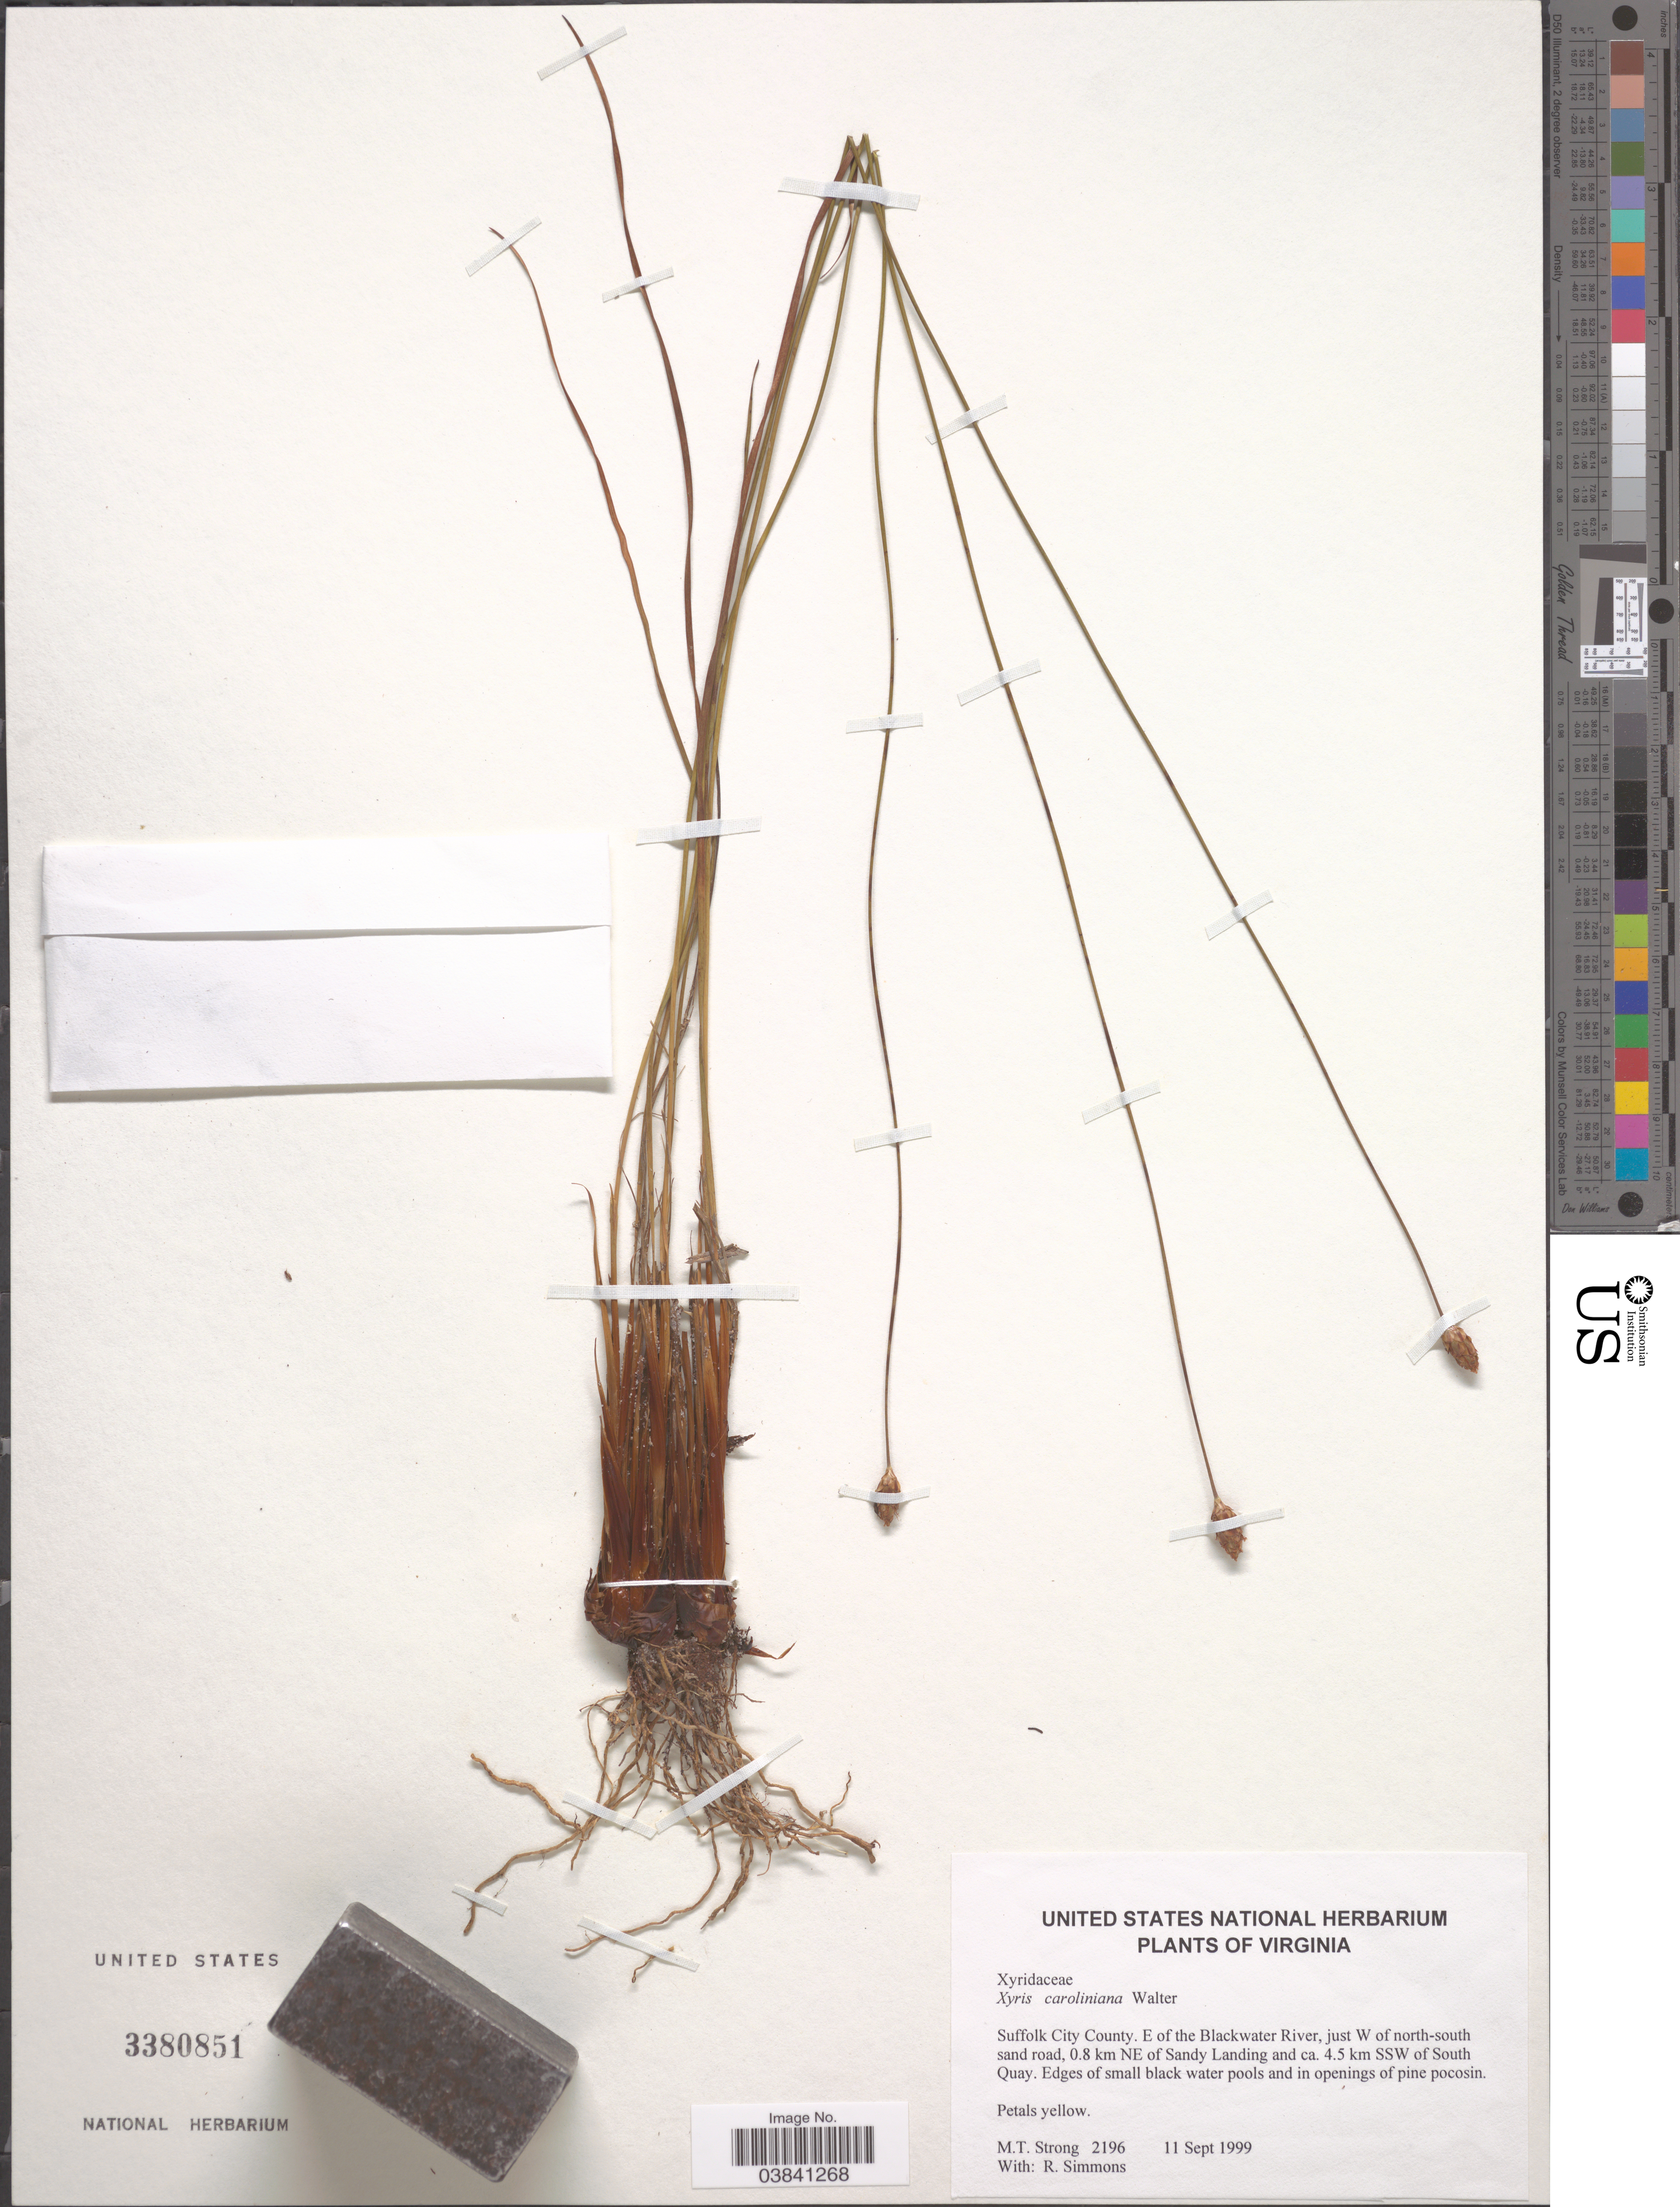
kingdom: Plantae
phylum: Tracheophyta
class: Liliopsida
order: Poales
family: Xyridaceae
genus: Xyris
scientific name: Xyris caroliniana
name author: Walter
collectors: M. T. Strong & R. Simmons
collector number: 2196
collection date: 1999-09-11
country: United States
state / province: Virginia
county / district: City of Suffolk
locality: Suffolk City County. E of the Blackwater River, just W of north-south sand road, 0.8 km NE of Sandy Landing and ca. 4.5 km SSW of South Quay. Edges of small black water pools and in openings of pine pocosin.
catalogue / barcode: US 3380851